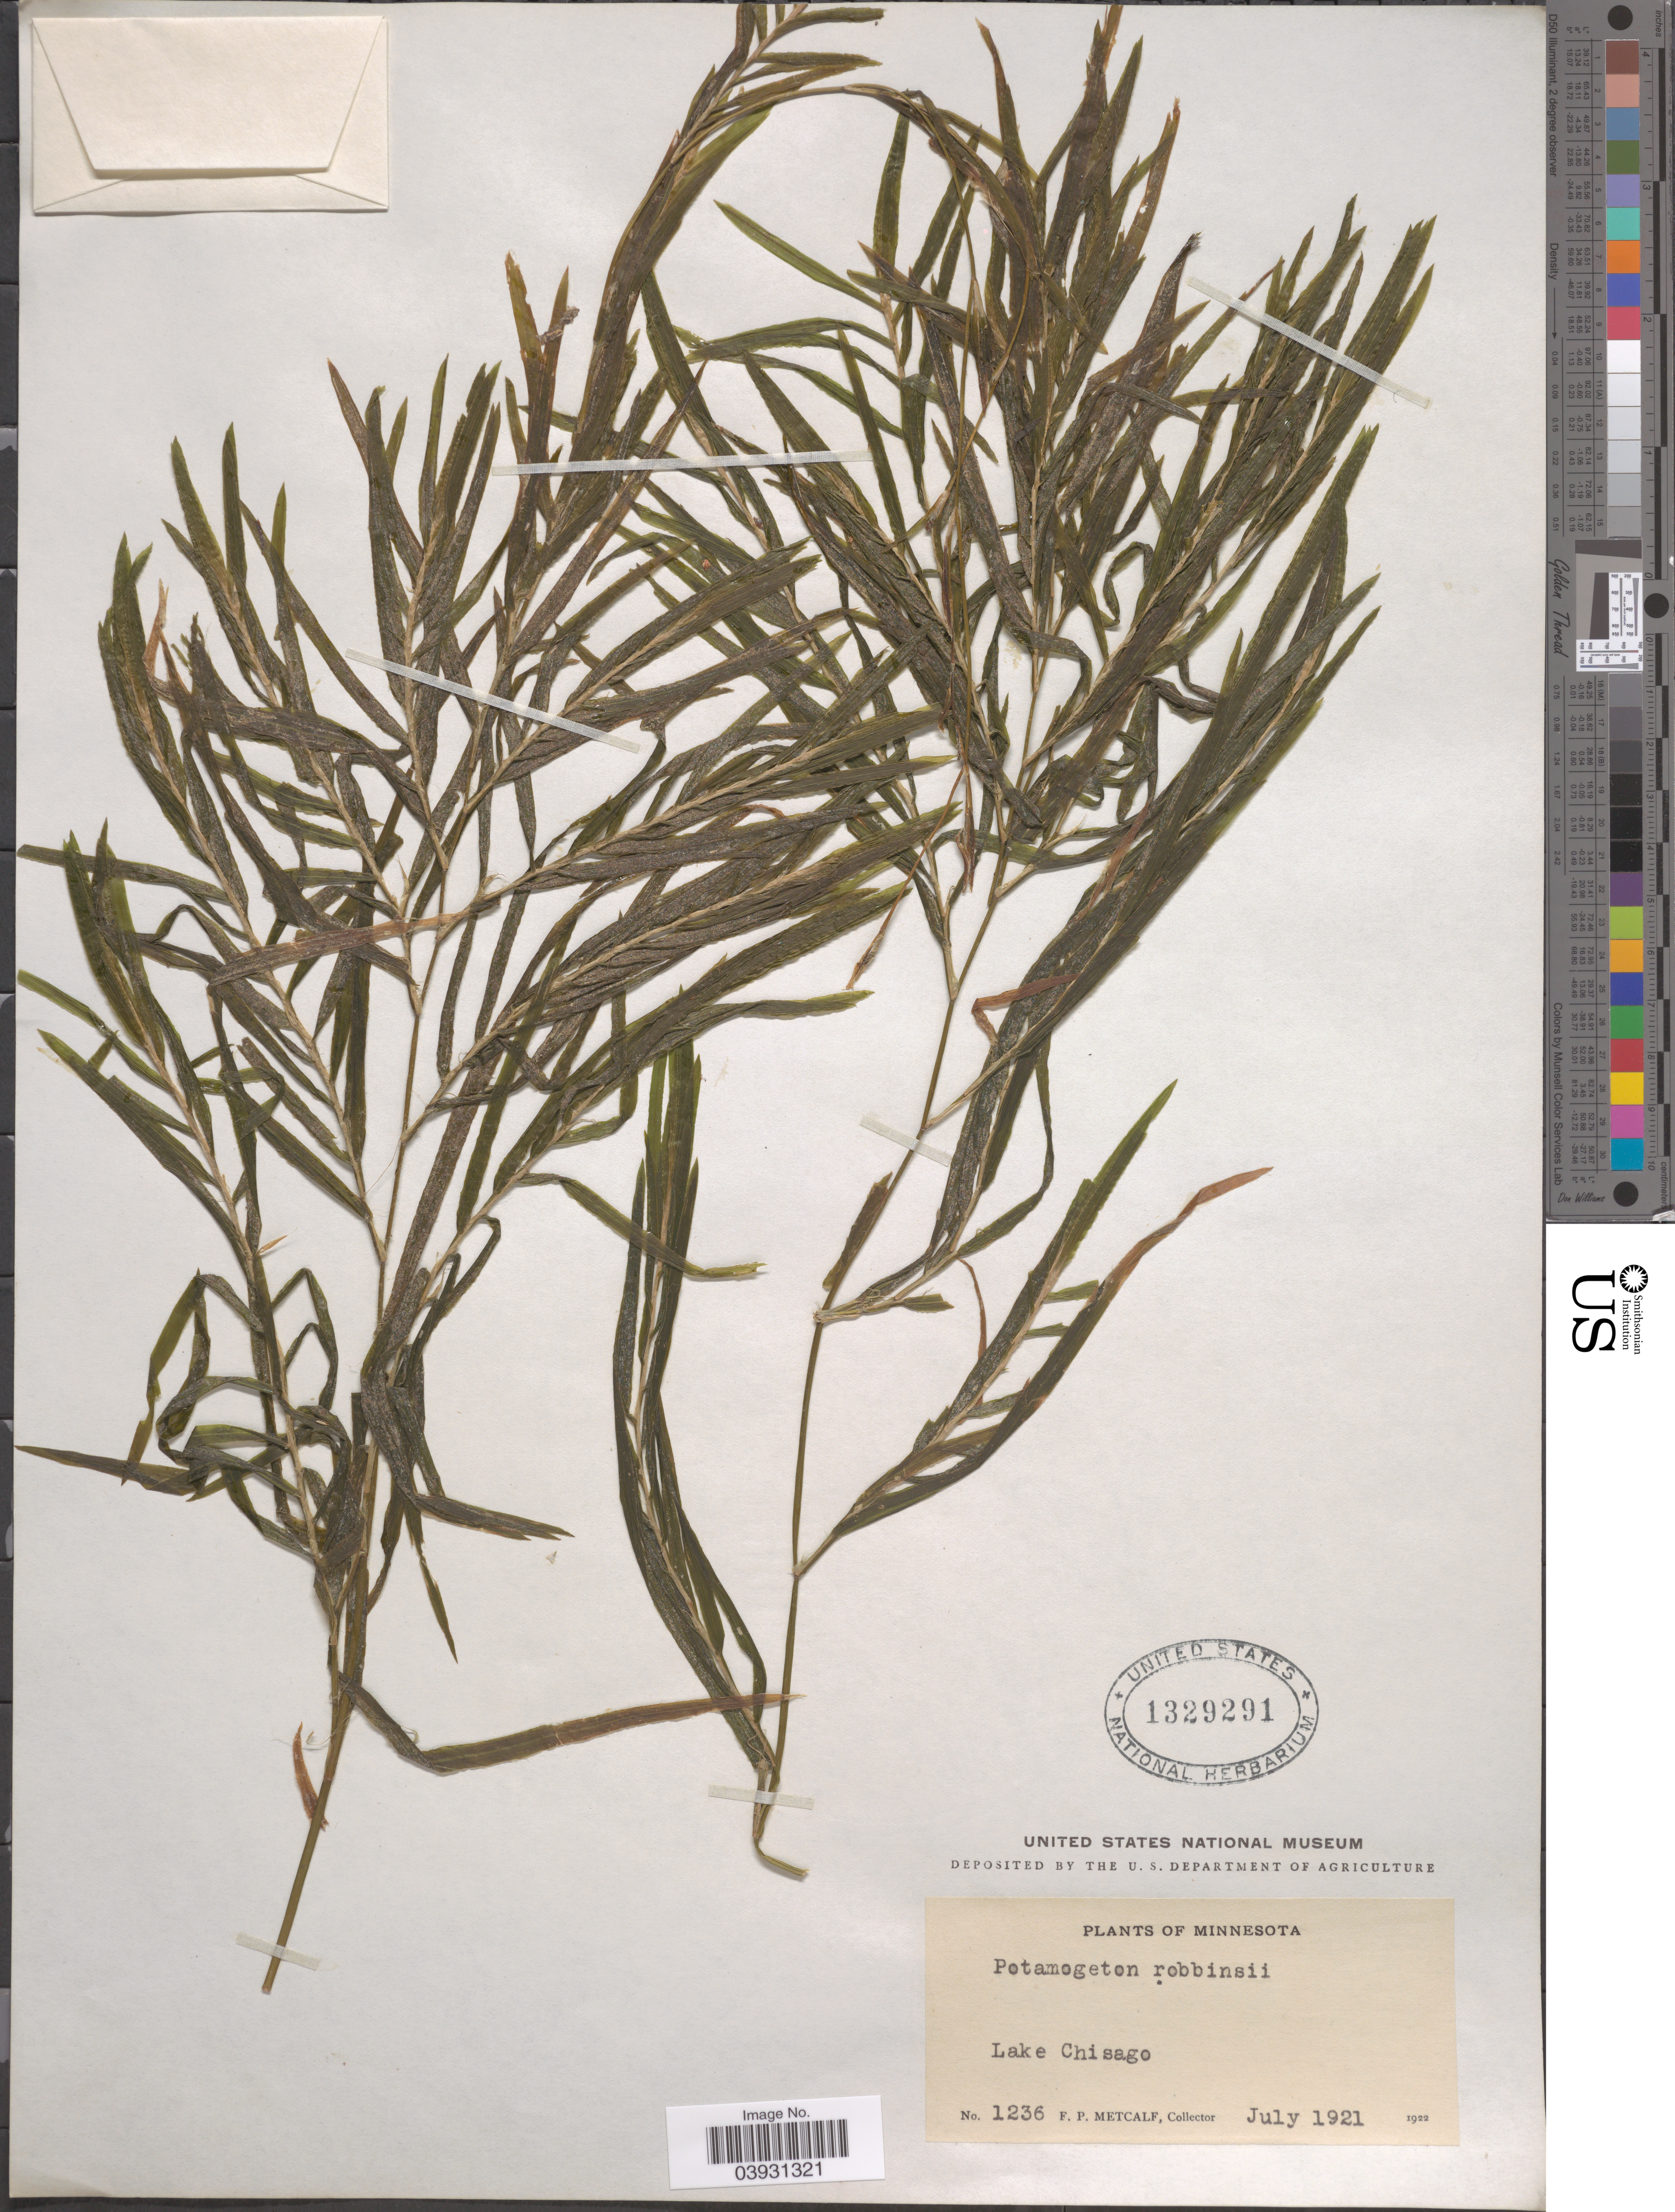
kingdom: Plantae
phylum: Tracheophyta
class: Liliopsida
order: Alismatales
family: Potamogetonaceae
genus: Potamogeton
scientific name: Potamogeton robbinsii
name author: Oakes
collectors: F. Metcalf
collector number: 1236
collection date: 1921-07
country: United States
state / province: Minnesota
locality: Lake Chisago.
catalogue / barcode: US 1329291